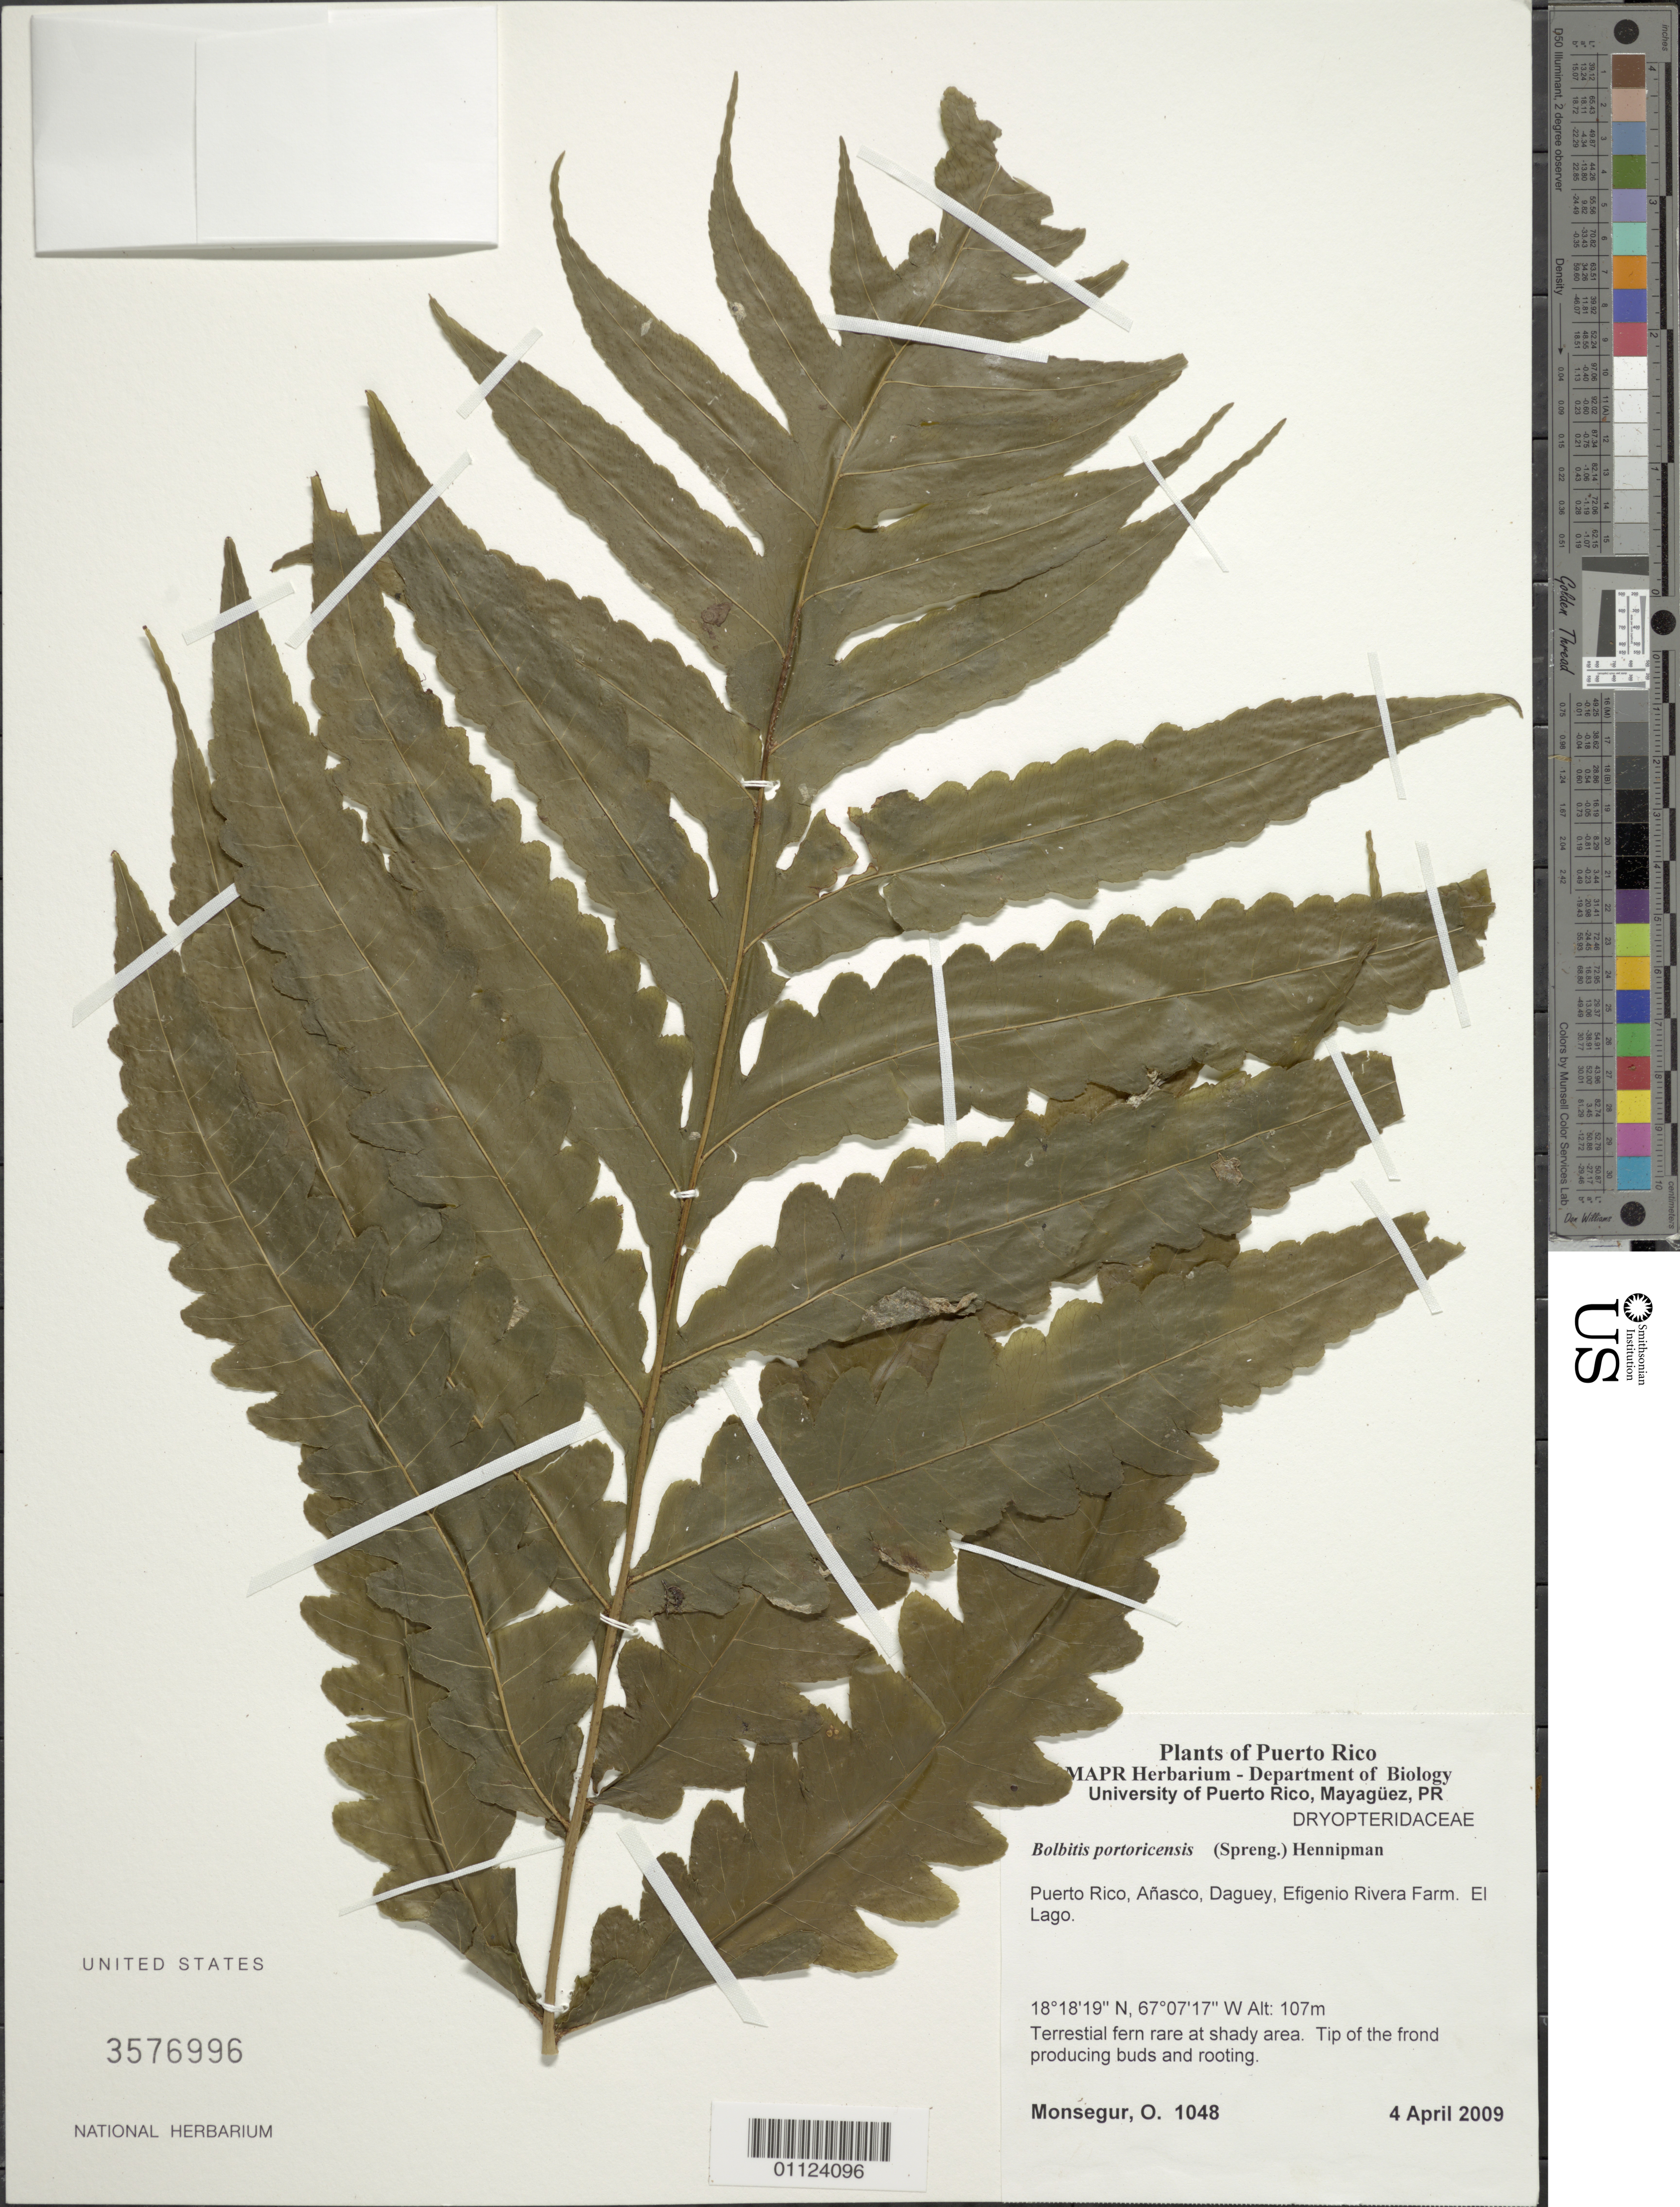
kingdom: Plantae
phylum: Tracheophyta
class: Polypodiopsida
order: Polypodiales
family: Dryopteridaceae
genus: Bolbitis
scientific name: Bolbitis portoricensis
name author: (Spreng.) Hennipman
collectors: O. Monsegur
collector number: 1048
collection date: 2009-04-04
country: Puerto Rico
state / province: Añasco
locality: Daguey, Efigenio Rivera Farm, El Lago.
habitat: Rare at shady area.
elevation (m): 107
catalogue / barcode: US 3576996